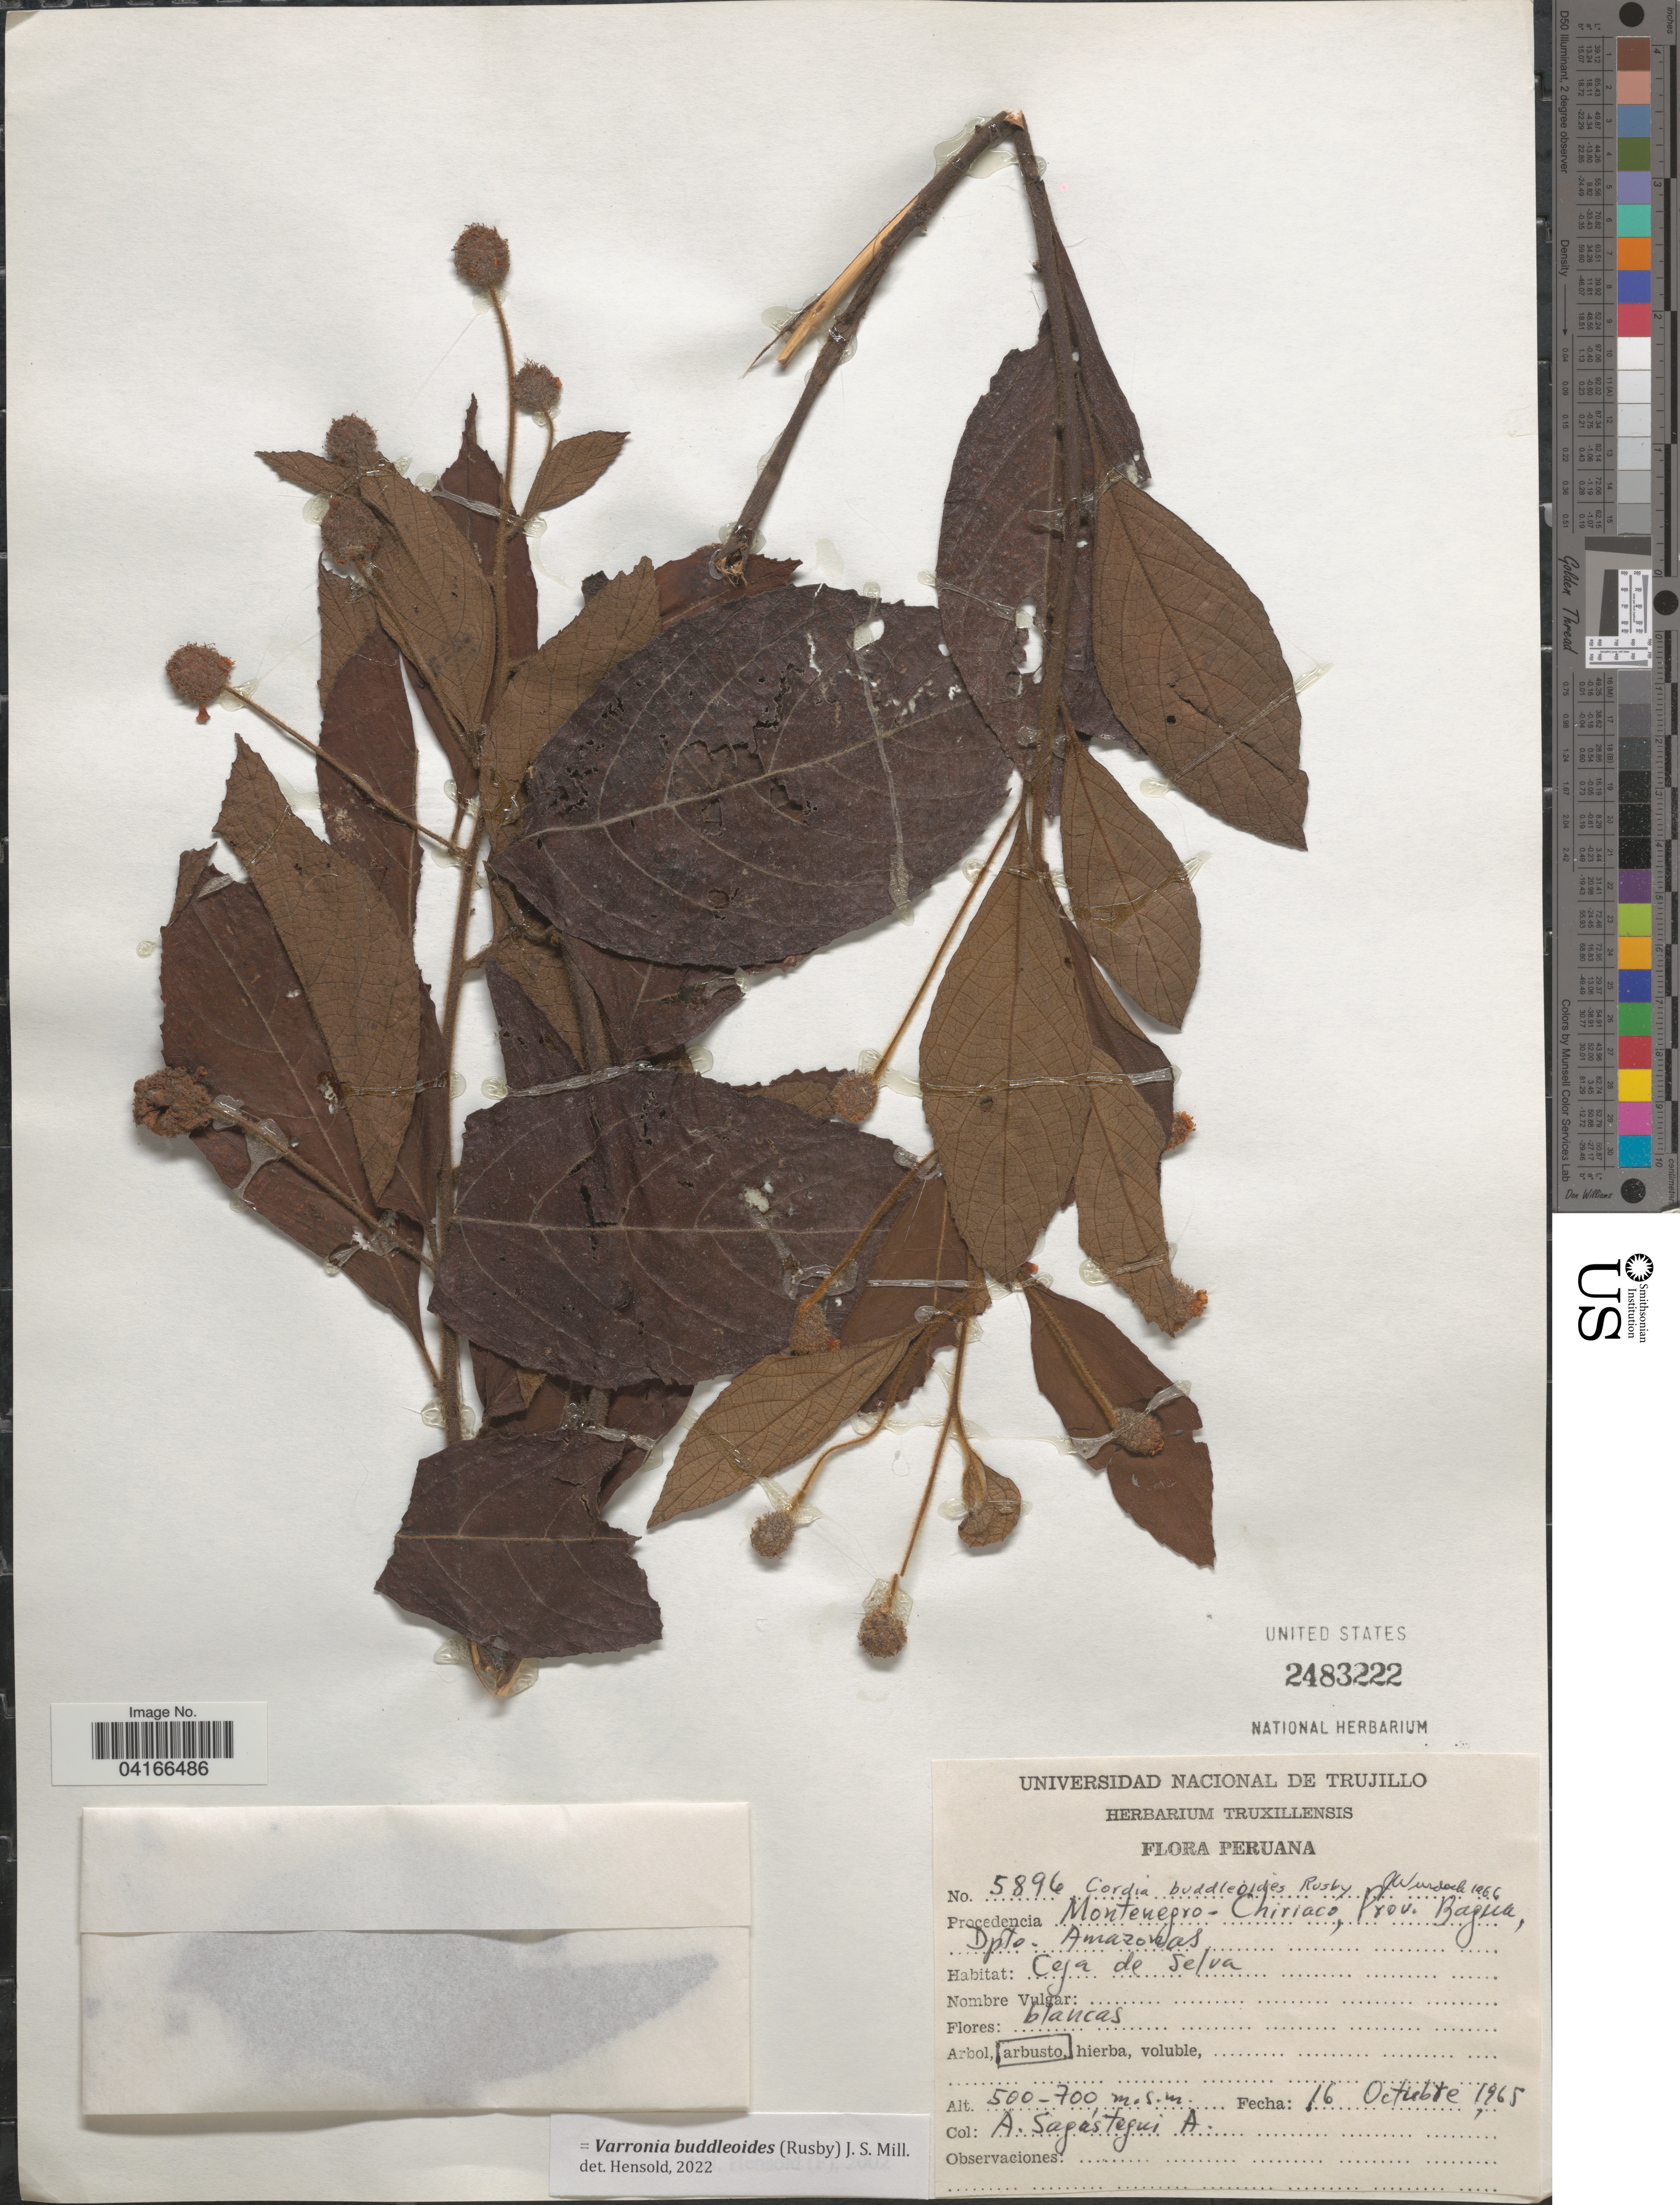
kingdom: Plantae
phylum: Tracheophyta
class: Magnoliopsida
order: Boraginales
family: Cordiaceae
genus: Varronia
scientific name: Varronia buddleoides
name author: (Rusby) J.S. Mill.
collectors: A. Sagástegui A.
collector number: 5896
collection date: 1965-10-16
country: Peru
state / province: Amazonas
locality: Peruana. Procedencia Montenegro-Chiriaco, Prov. Bagua, Dpto. Amazonas. Ceja de Selva.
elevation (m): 500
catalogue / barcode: US 2483222